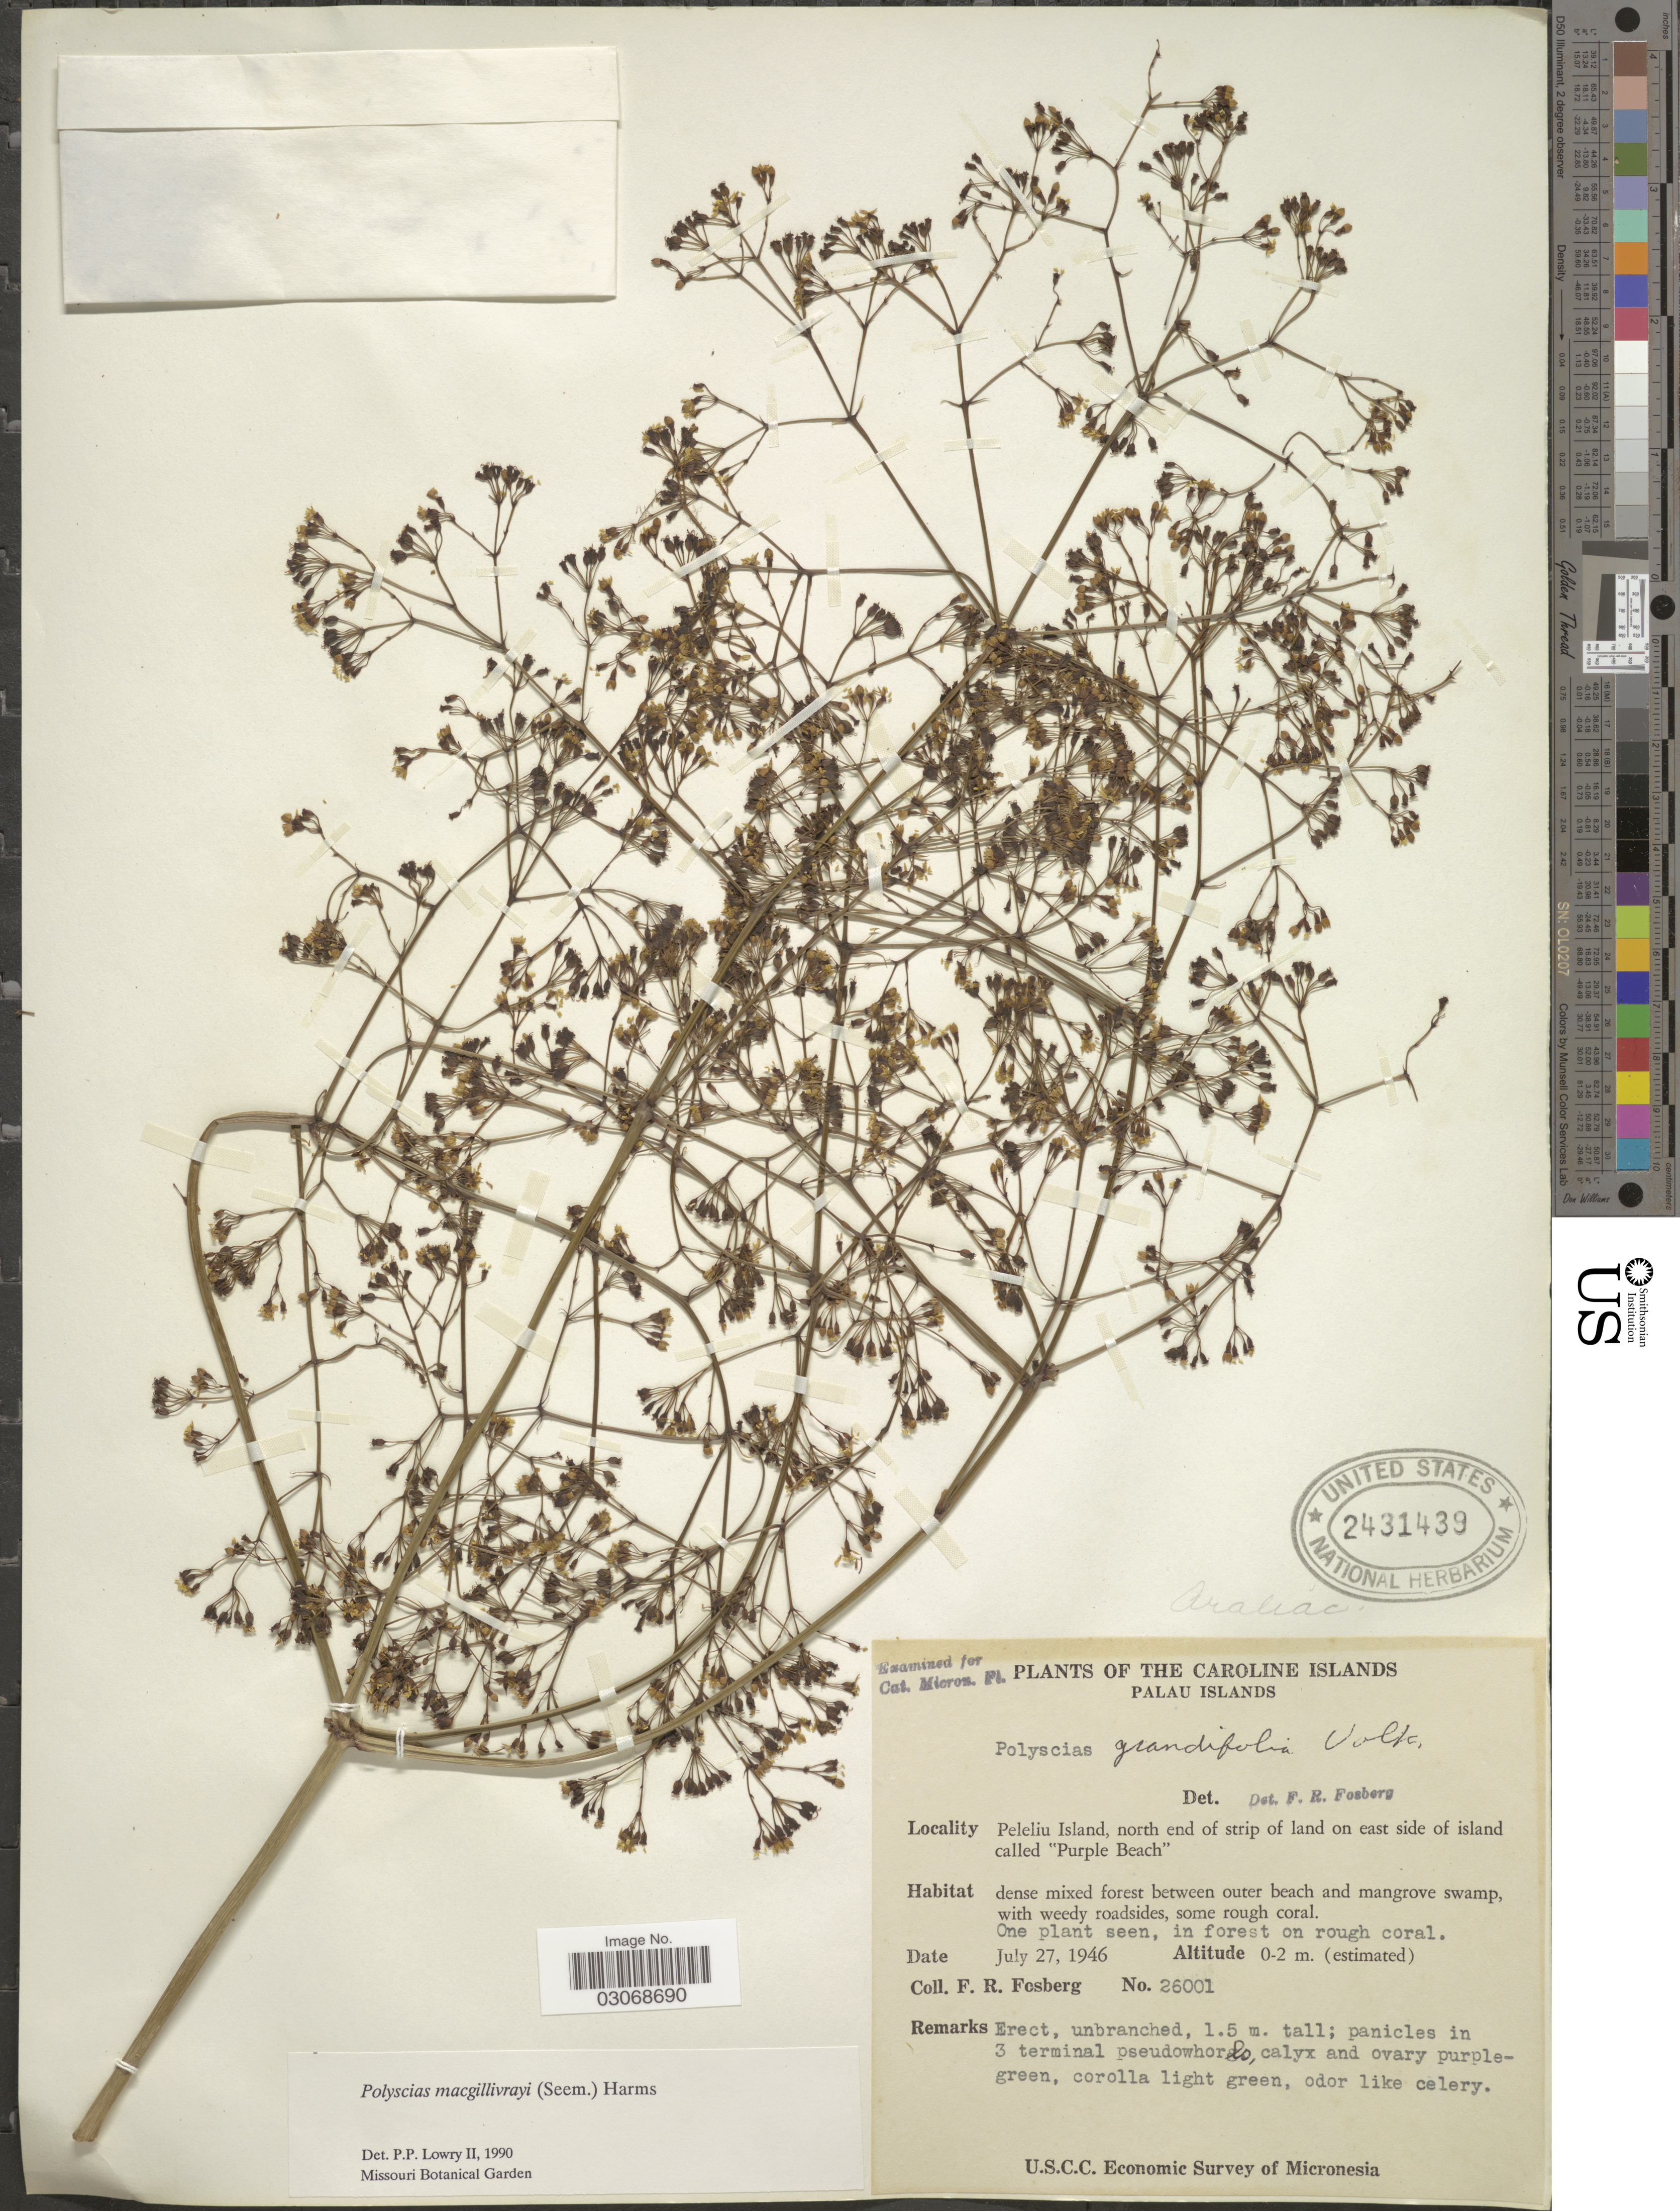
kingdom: Plantae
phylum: Tracheophyta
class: Magnoliopsida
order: Apiales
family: Araliaceae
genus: Polyscias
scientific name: Polyscias macgillivrayi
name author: Harms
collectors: F. R. Fosberg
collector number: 26001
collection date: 1946-07-27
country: Palau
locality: The Caroline Islands, Palau Islands, Peleliu Island, north end of strip of land on east side of island called "Purple Beach".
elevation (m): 0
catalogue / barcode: US 2431439